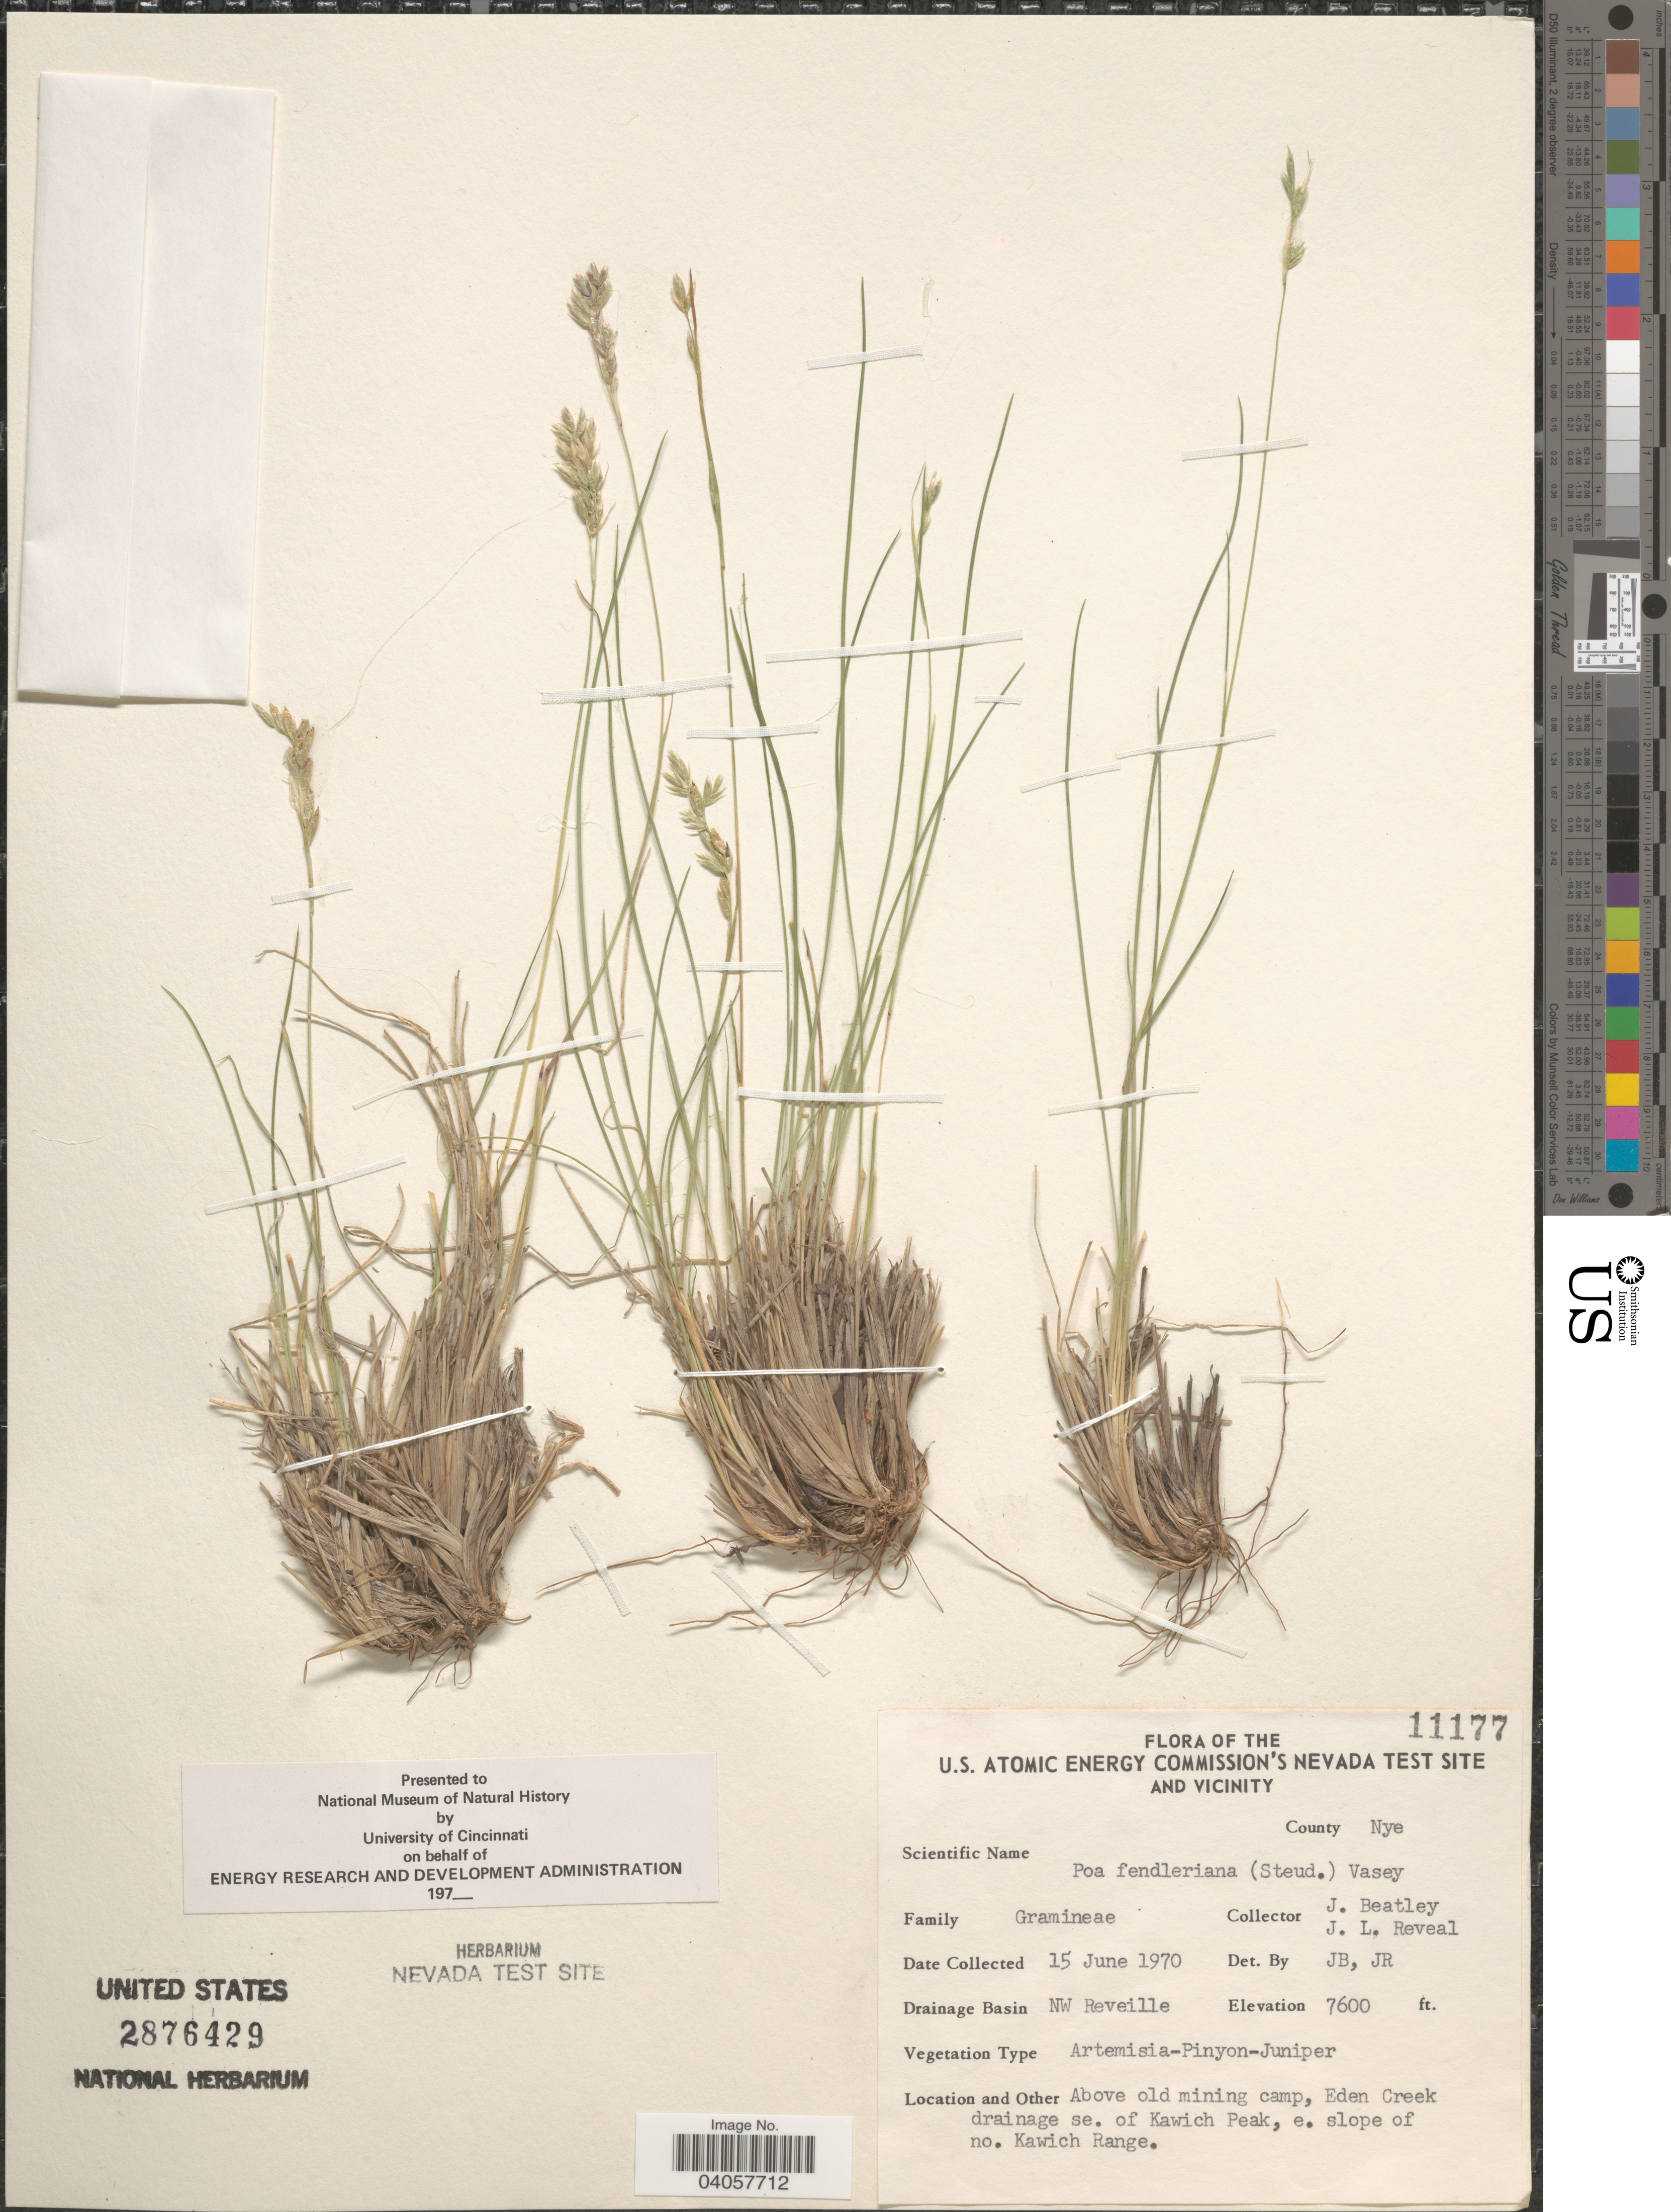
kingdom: Plantae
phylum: Tracheophyta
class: Liliopsida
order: Poales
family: Poaceae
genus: Poa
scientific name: Poa fendleriana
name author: (Steud.) Vasey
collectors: J. C. Beatley & J. L. Reveal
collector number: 11177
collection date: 1970-06-15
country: United States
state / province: Nevada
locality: The U.S. Atomic Energy Commission's Nevada Test Site and vicinity. County Nye. Drainage Basin NW Reveille. Eden Creek drainage se. of Kawich Peak, e. slope of no. Kawich Range.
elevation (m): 2316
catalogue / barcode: US 2876429